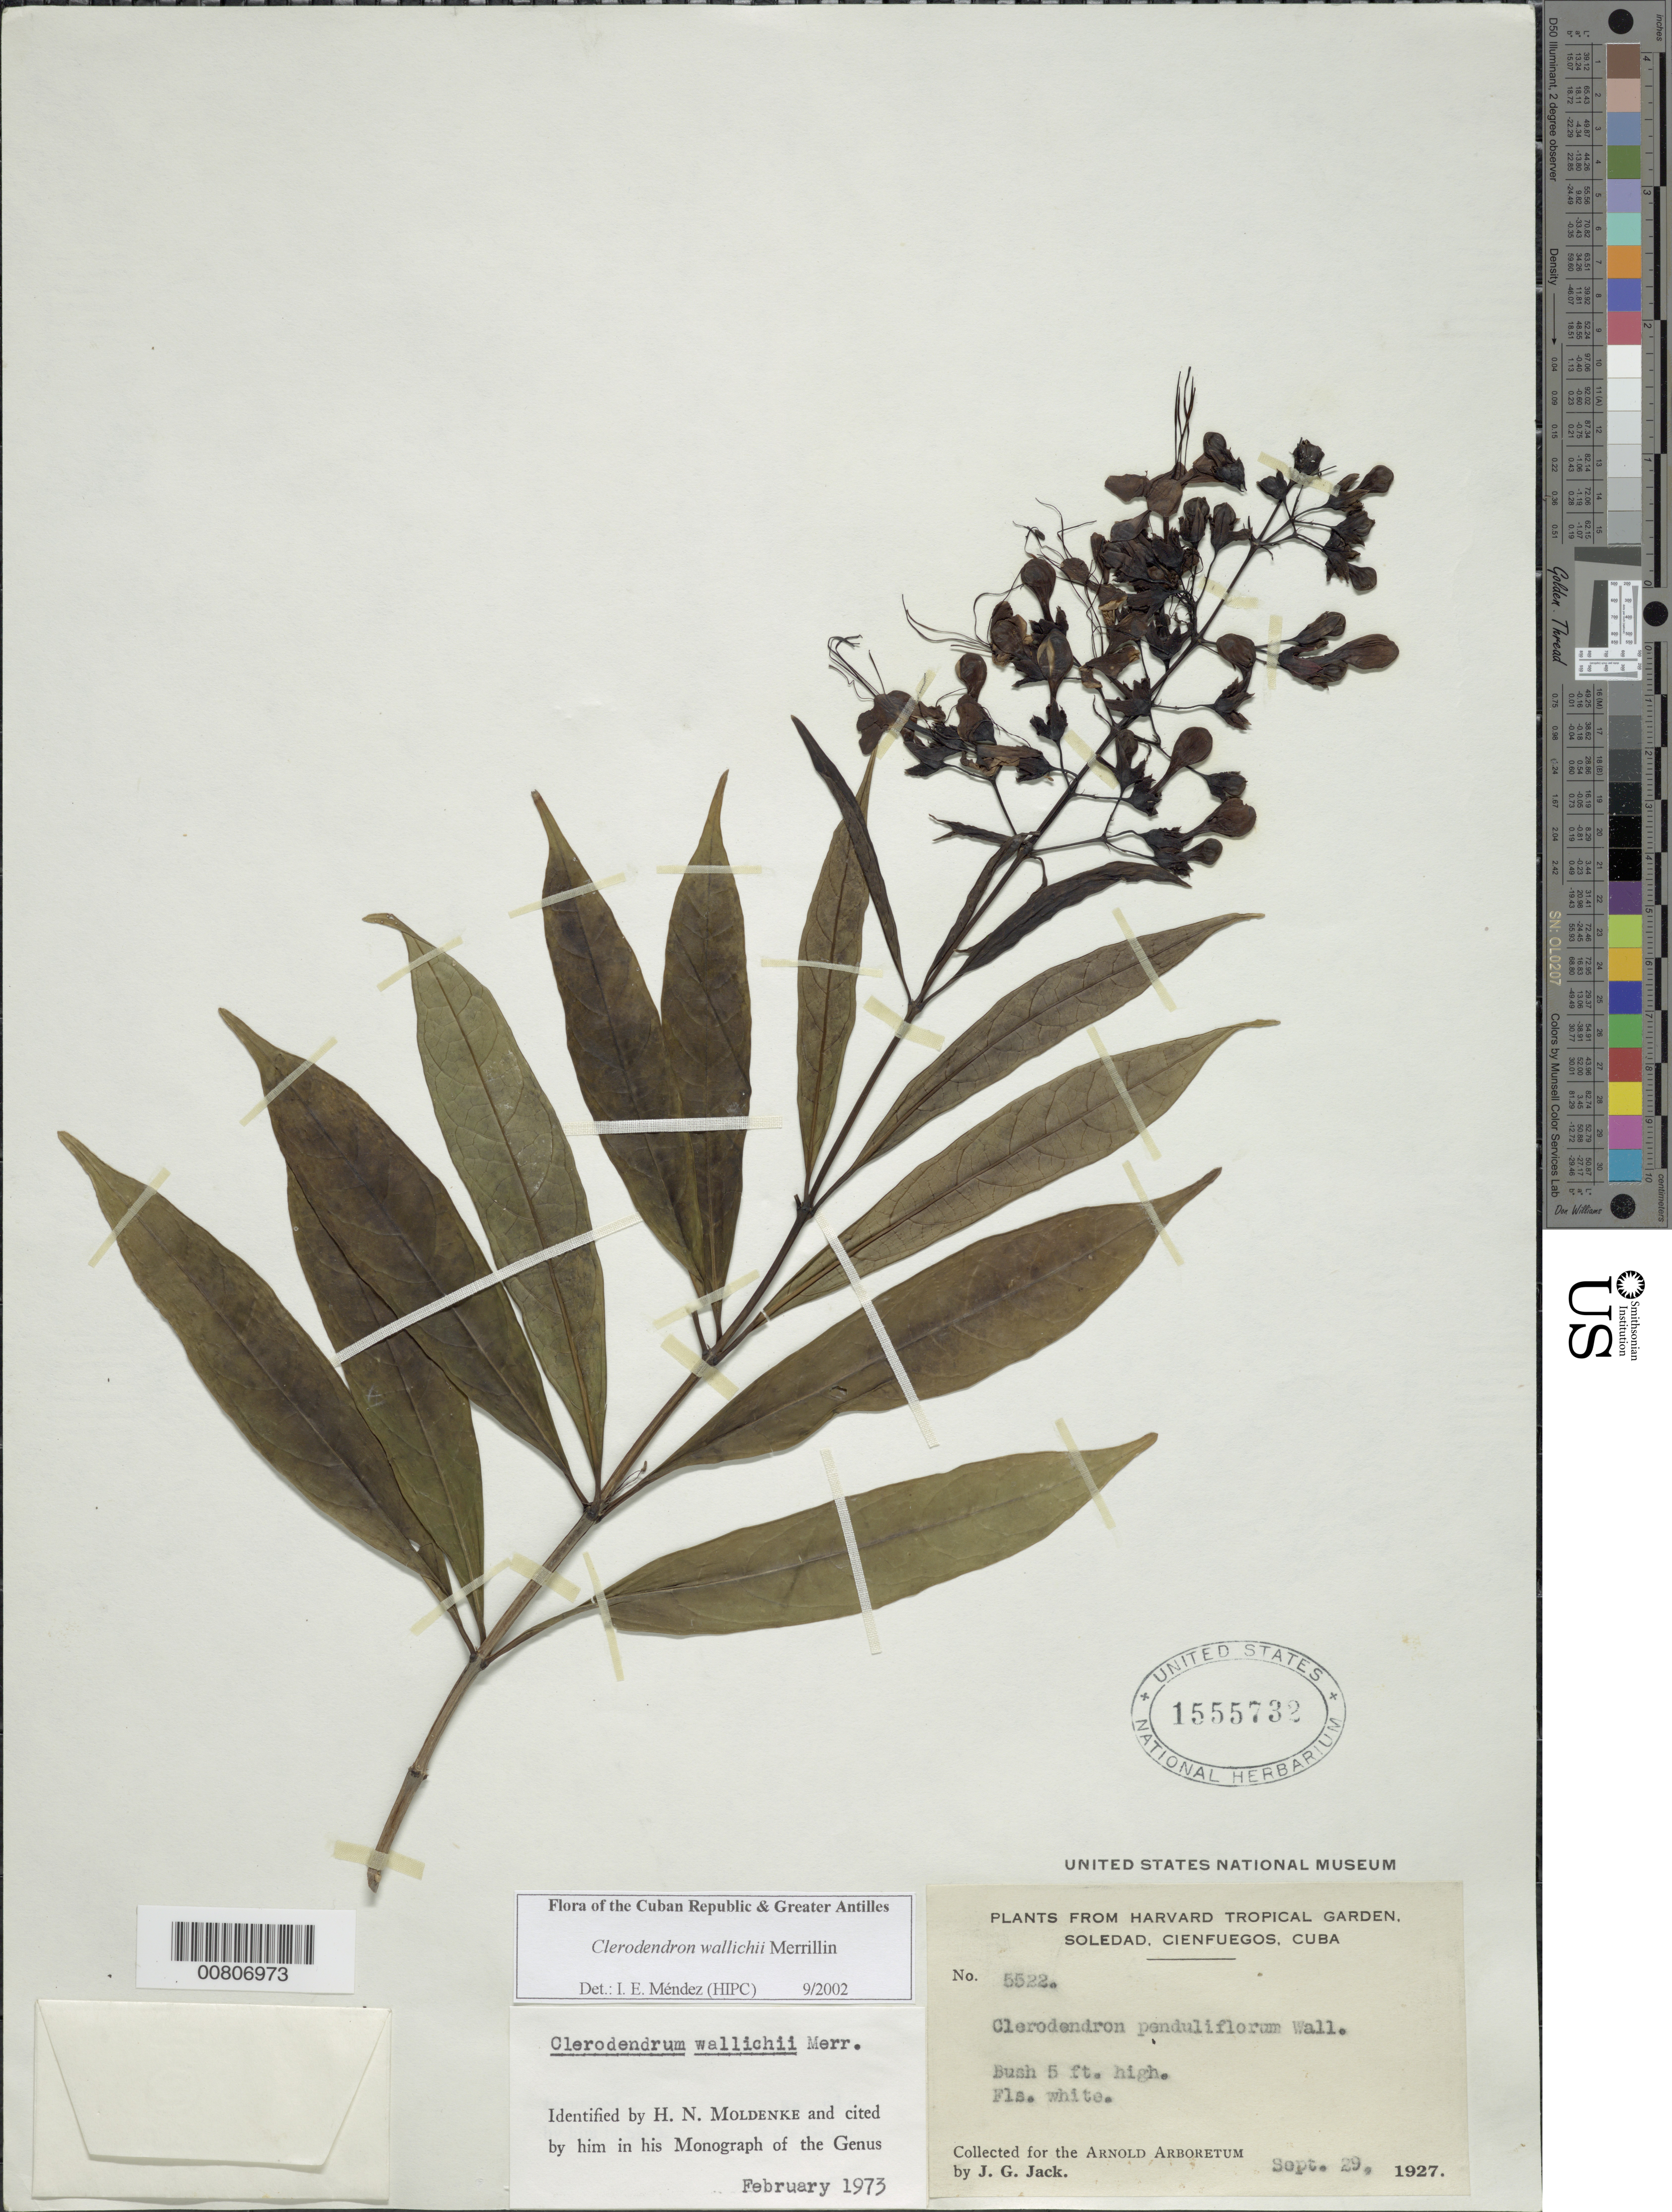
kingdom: Plantae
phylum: Tracheophyta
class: Magnoliopsida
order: Lamiales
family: Lamiaceae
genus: Clerodendrum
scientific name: Clerodendrum wallichii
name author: Merr.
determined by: Méndez, Isidro E., (HIPC)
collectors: J. G. Jack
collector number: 5522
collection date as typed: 29 Sep 1927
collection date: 1927-09-29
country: Cuba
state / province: Cienfuegos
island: Cuba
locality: Soledad, Cienfuegos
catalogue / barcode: US 1555732